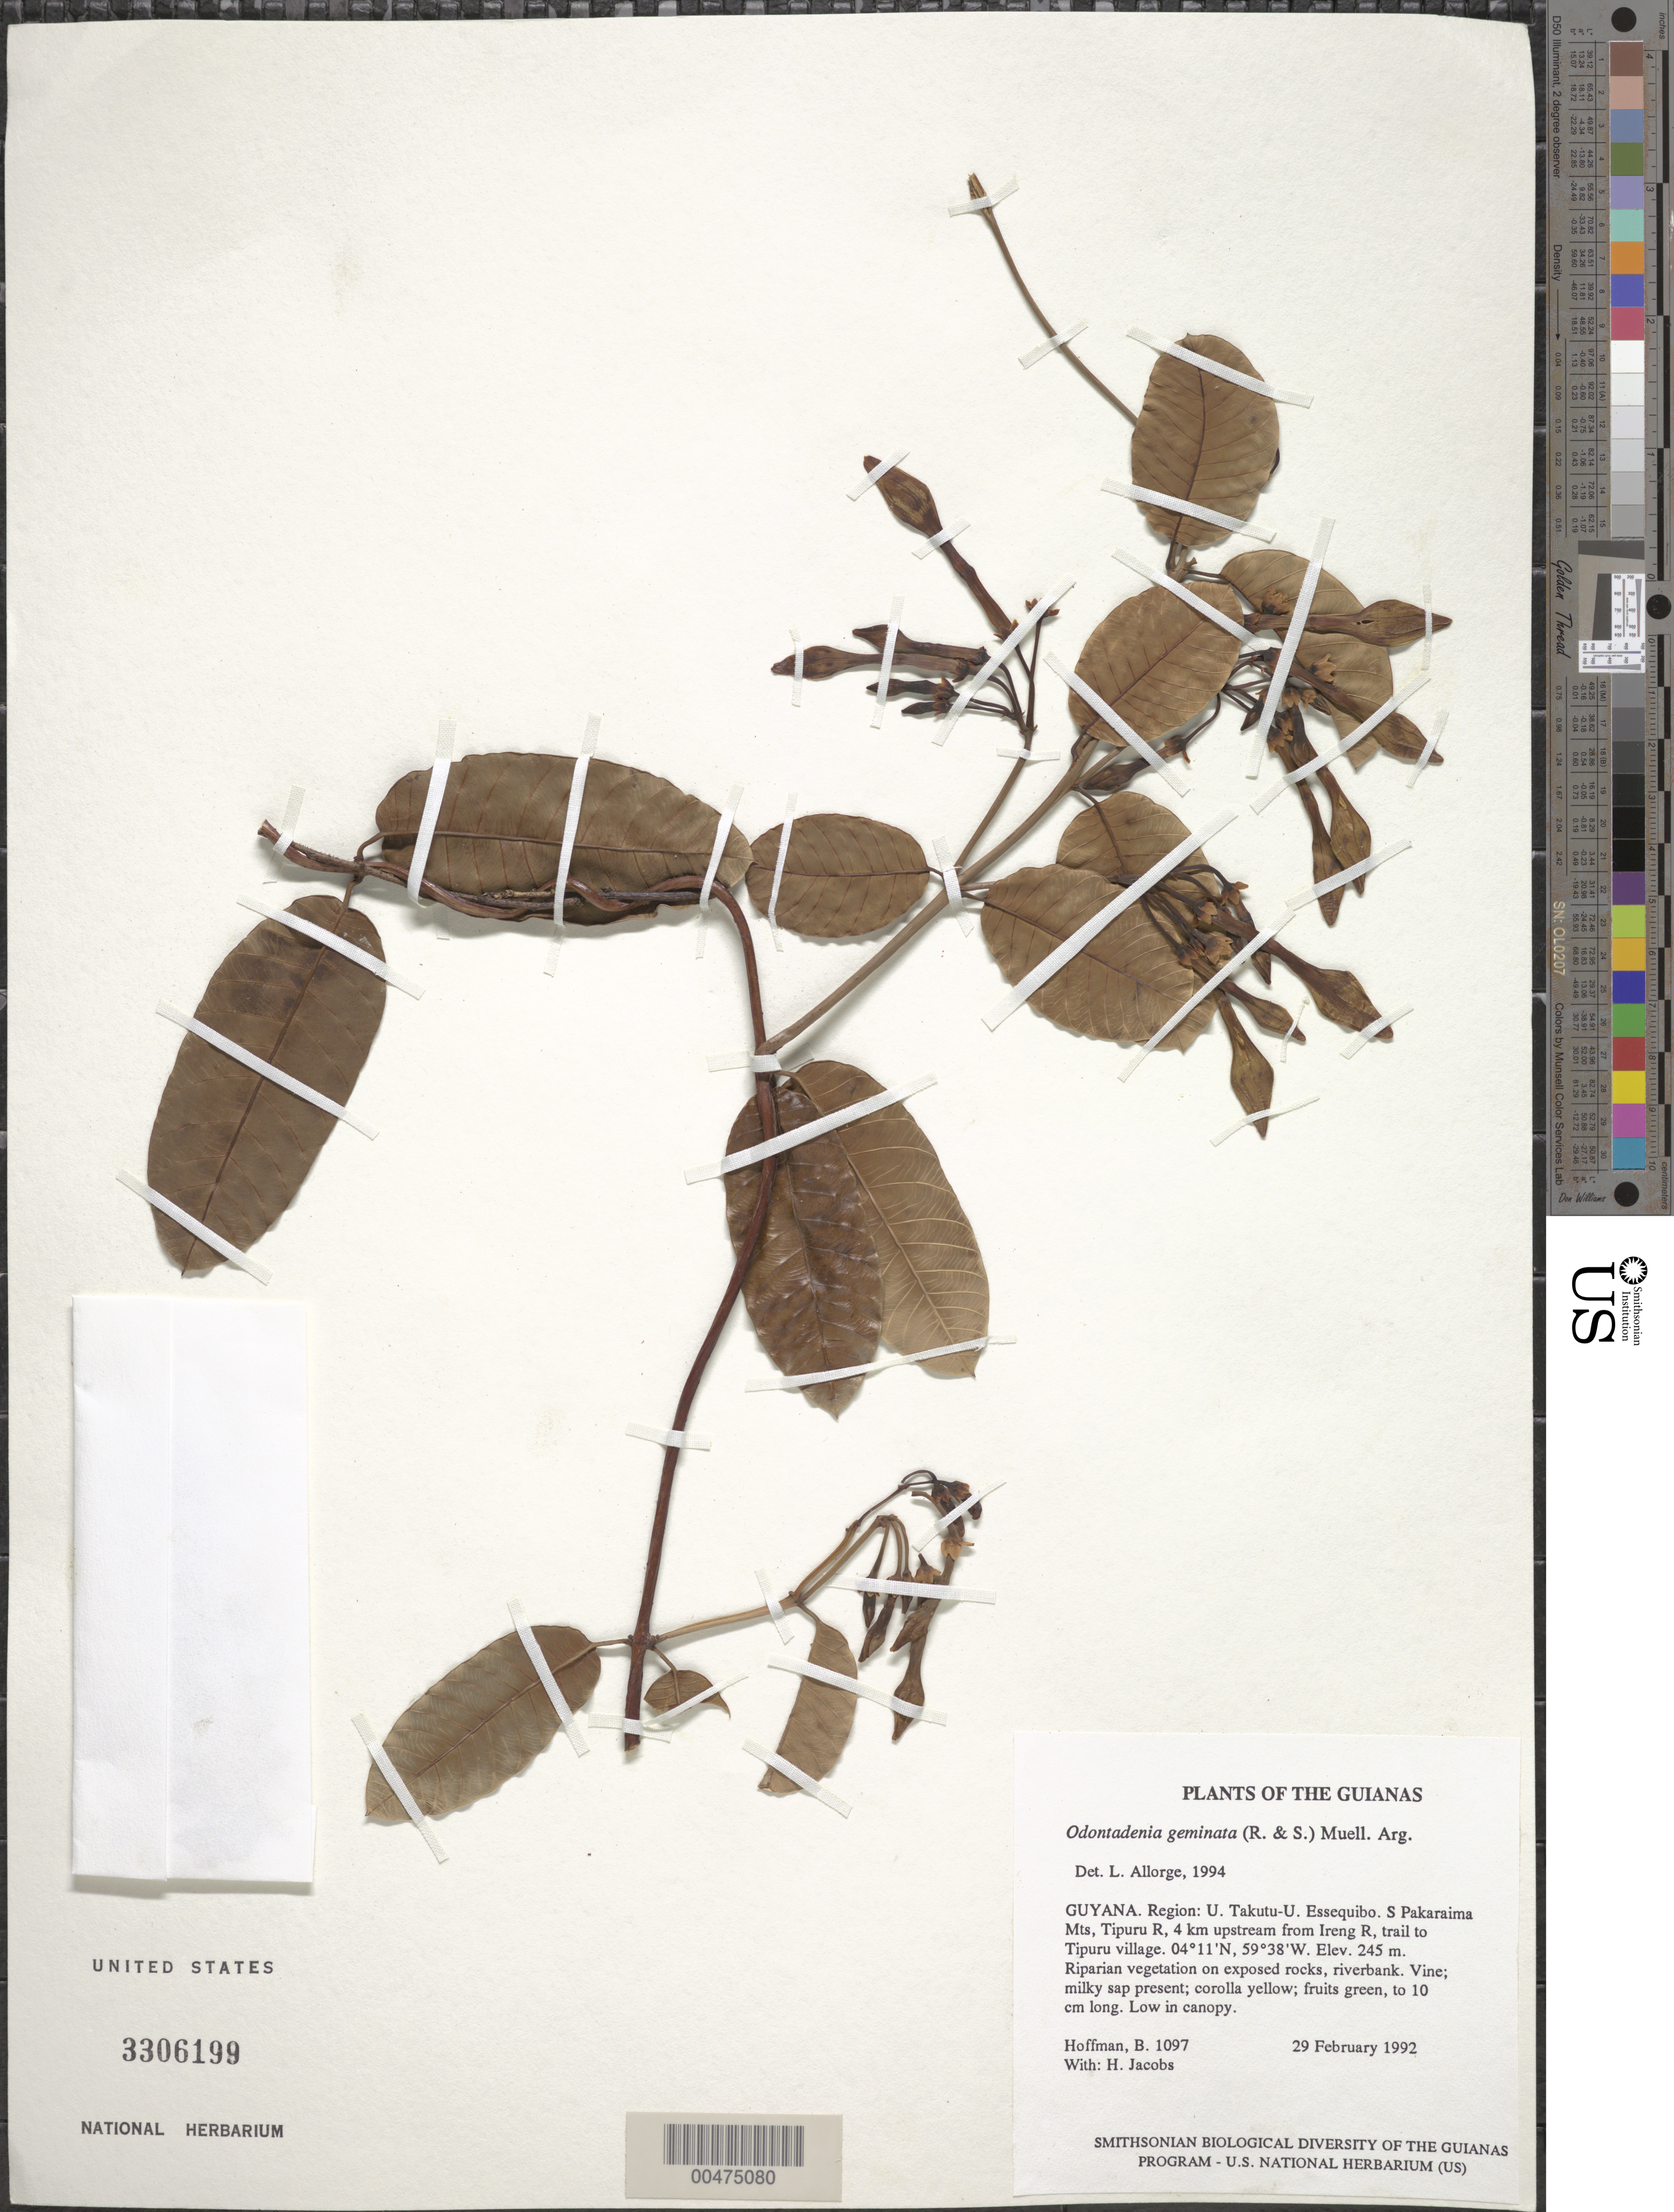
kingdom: Plantae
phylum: Tracheophyta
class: Magnoliopsida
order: Gentianales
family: Apocynaceae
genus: Odontadenia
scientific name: Odontadenia geminata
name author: (Hoffmanns. ex Roem. & Schult.) Müll. Arg.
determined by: Allorge, L.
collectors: B. Hoffman & H. Jacobs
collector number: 1097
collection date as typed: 29 February 1992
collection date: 1992-02-29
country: Guyana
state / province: U. Takutu-U. Essequibo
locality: S Pakaraima Mts, Tipuru River, 4 km upstream from Ireng R., trail to Tipuru Village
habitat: Riparian vegetation on exposed rocks, riverbank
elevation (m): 245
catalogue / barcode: US 3306199